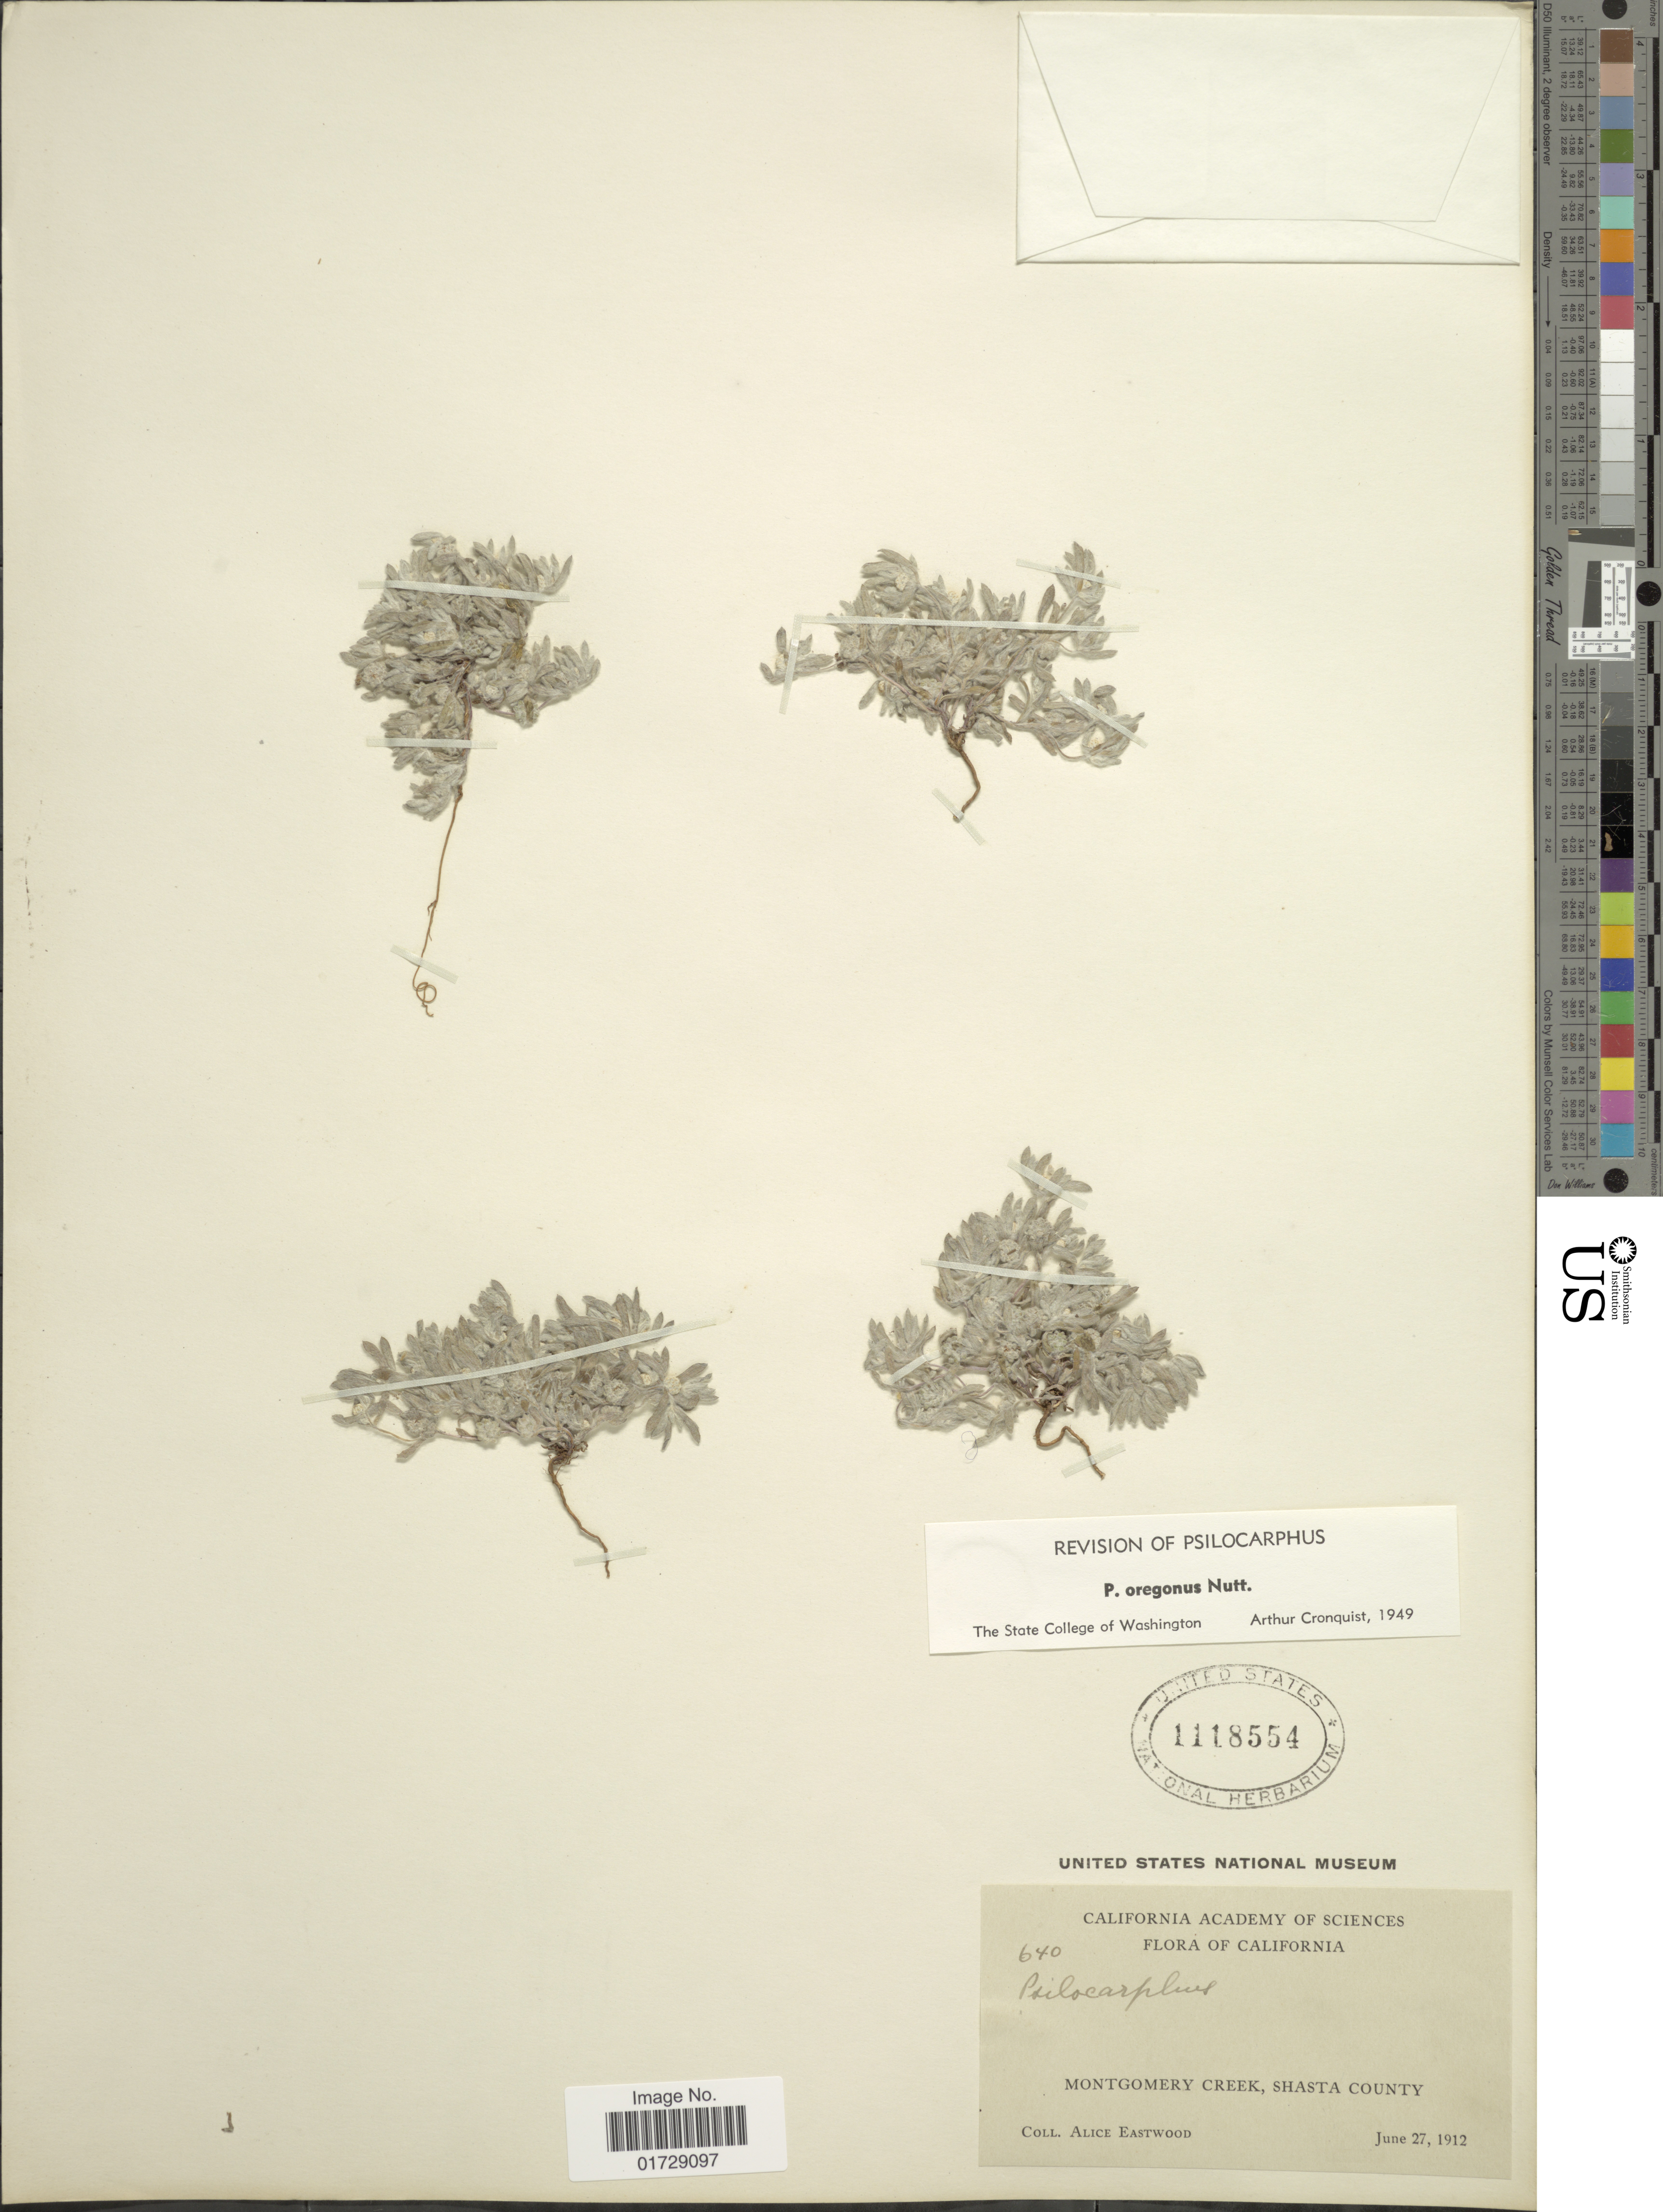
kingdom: Plantae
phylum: Tracheophyta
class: Magnoliopsida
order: Asterales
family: Asteraceae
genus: Psilocarphus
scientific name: Psilocarphus oregonus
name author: Nutt.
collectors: A. Eastwood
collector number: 640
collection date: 1912-06-27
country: United States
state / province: California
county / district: Shasta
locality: Montgomery Creek, Shasta County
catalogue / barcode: US 1118554